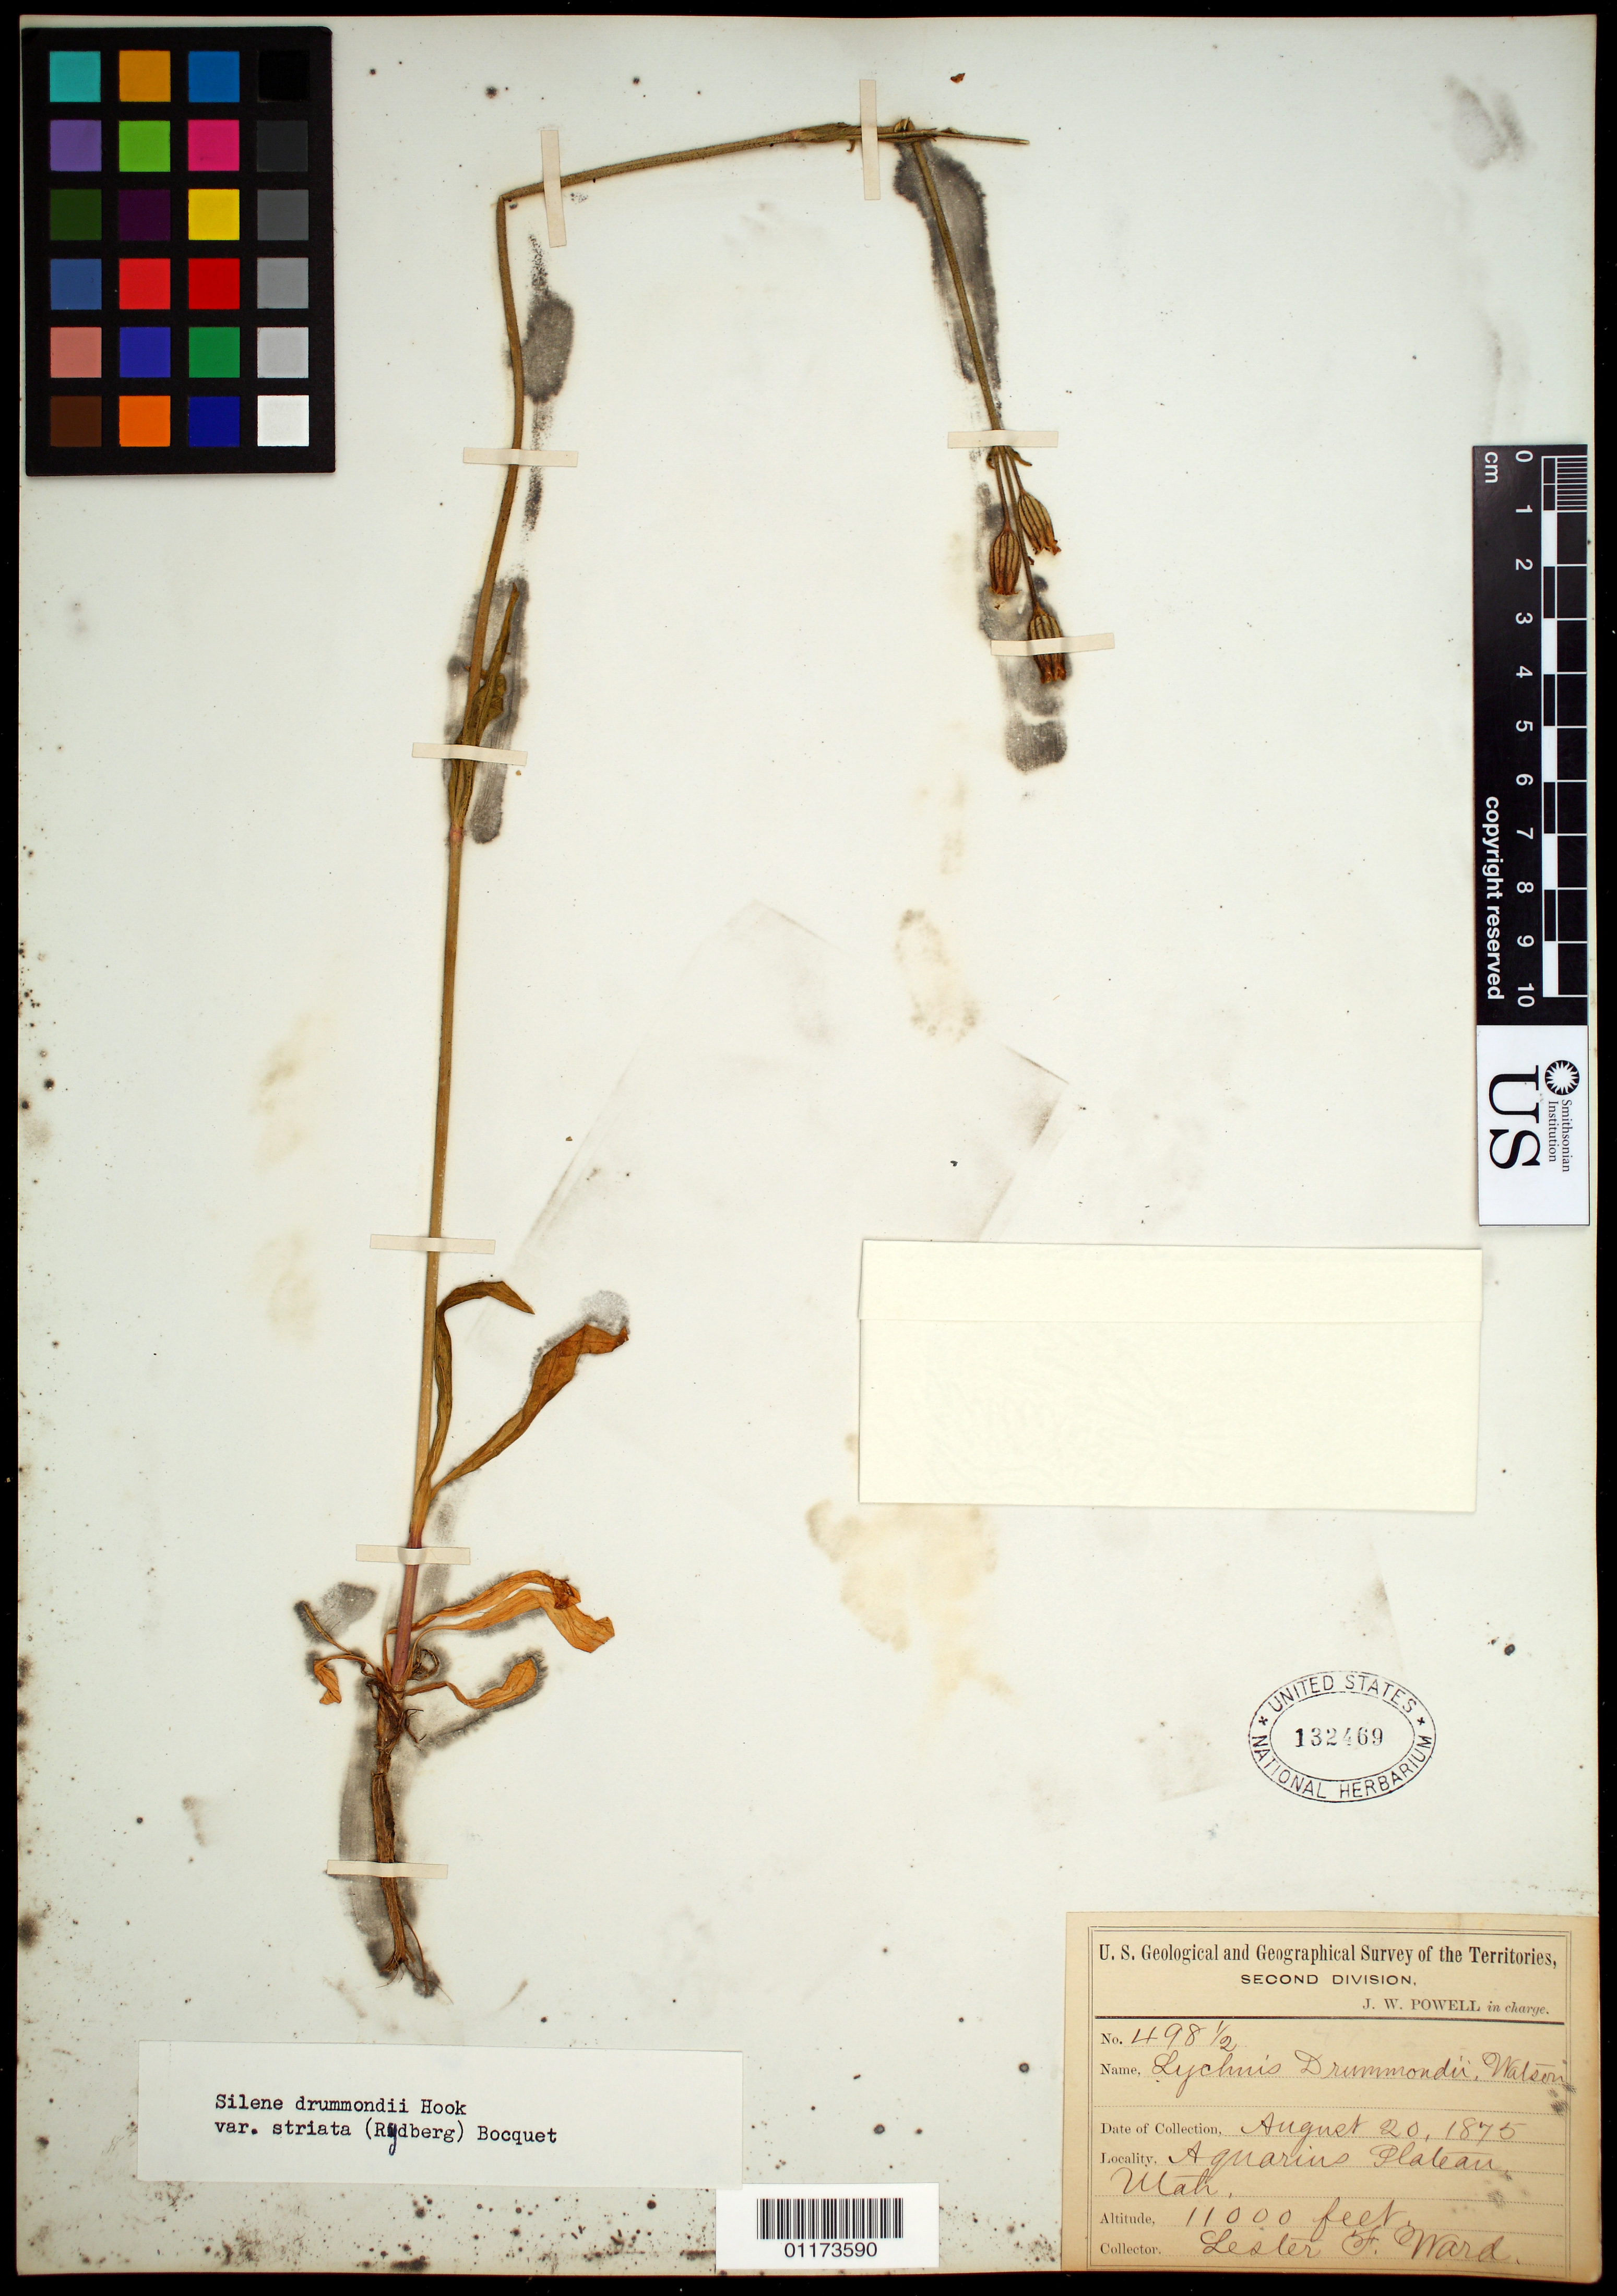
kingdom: Plantae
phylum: Tracheophyta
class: Magnoliopsida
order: Caryophyllales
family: Caryophyllaceae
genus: Silene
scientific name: Silene drummondii var. striata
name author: (Rydb.) Bocquet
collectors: L. F. Ward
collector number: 4981/2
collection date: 1875-08-20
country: United States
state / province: Utah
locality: Aquarius Plateau.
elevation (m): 3353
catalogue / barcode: US 132469